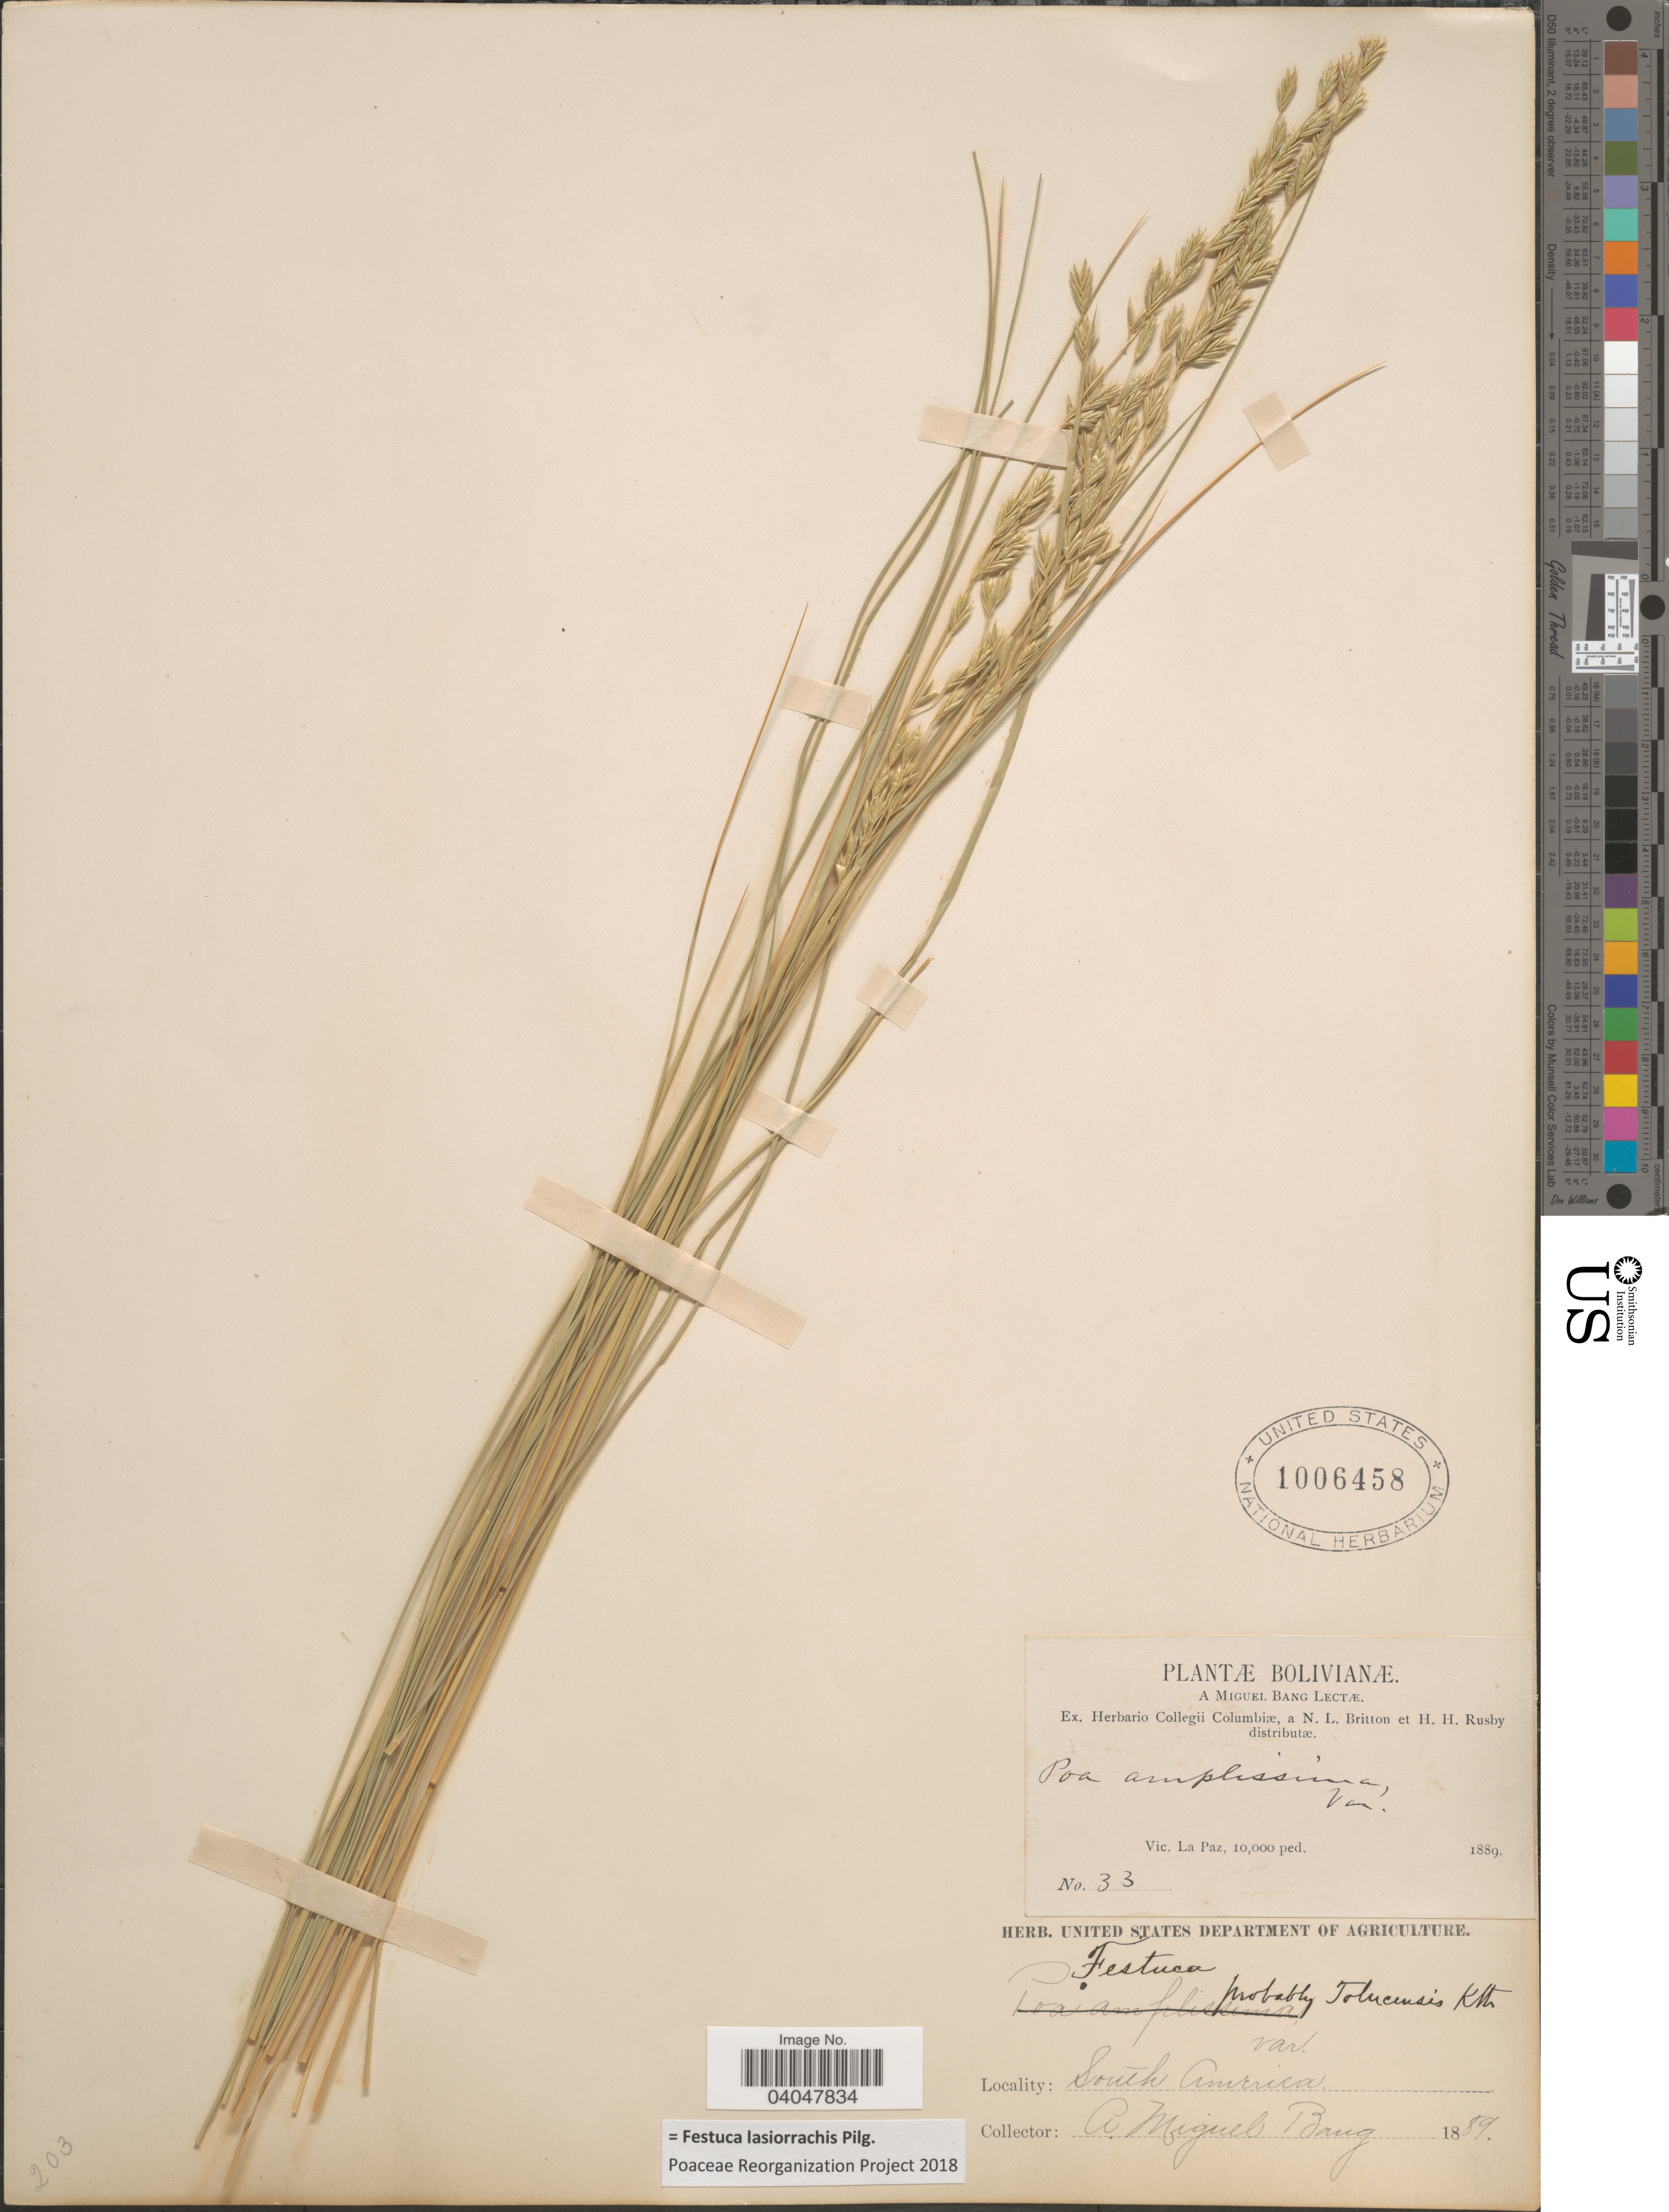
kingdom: Plantae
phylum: Tracheophyta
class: Liliopsida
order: Poales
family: Poaceae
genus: Festuca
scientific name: Festuca lasiorrhachis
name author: Pilg.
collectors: M. Bang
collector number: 33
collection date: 1889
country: Bolivia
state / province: La Paz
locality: Vic. La Paz.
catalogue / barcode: US 1006458